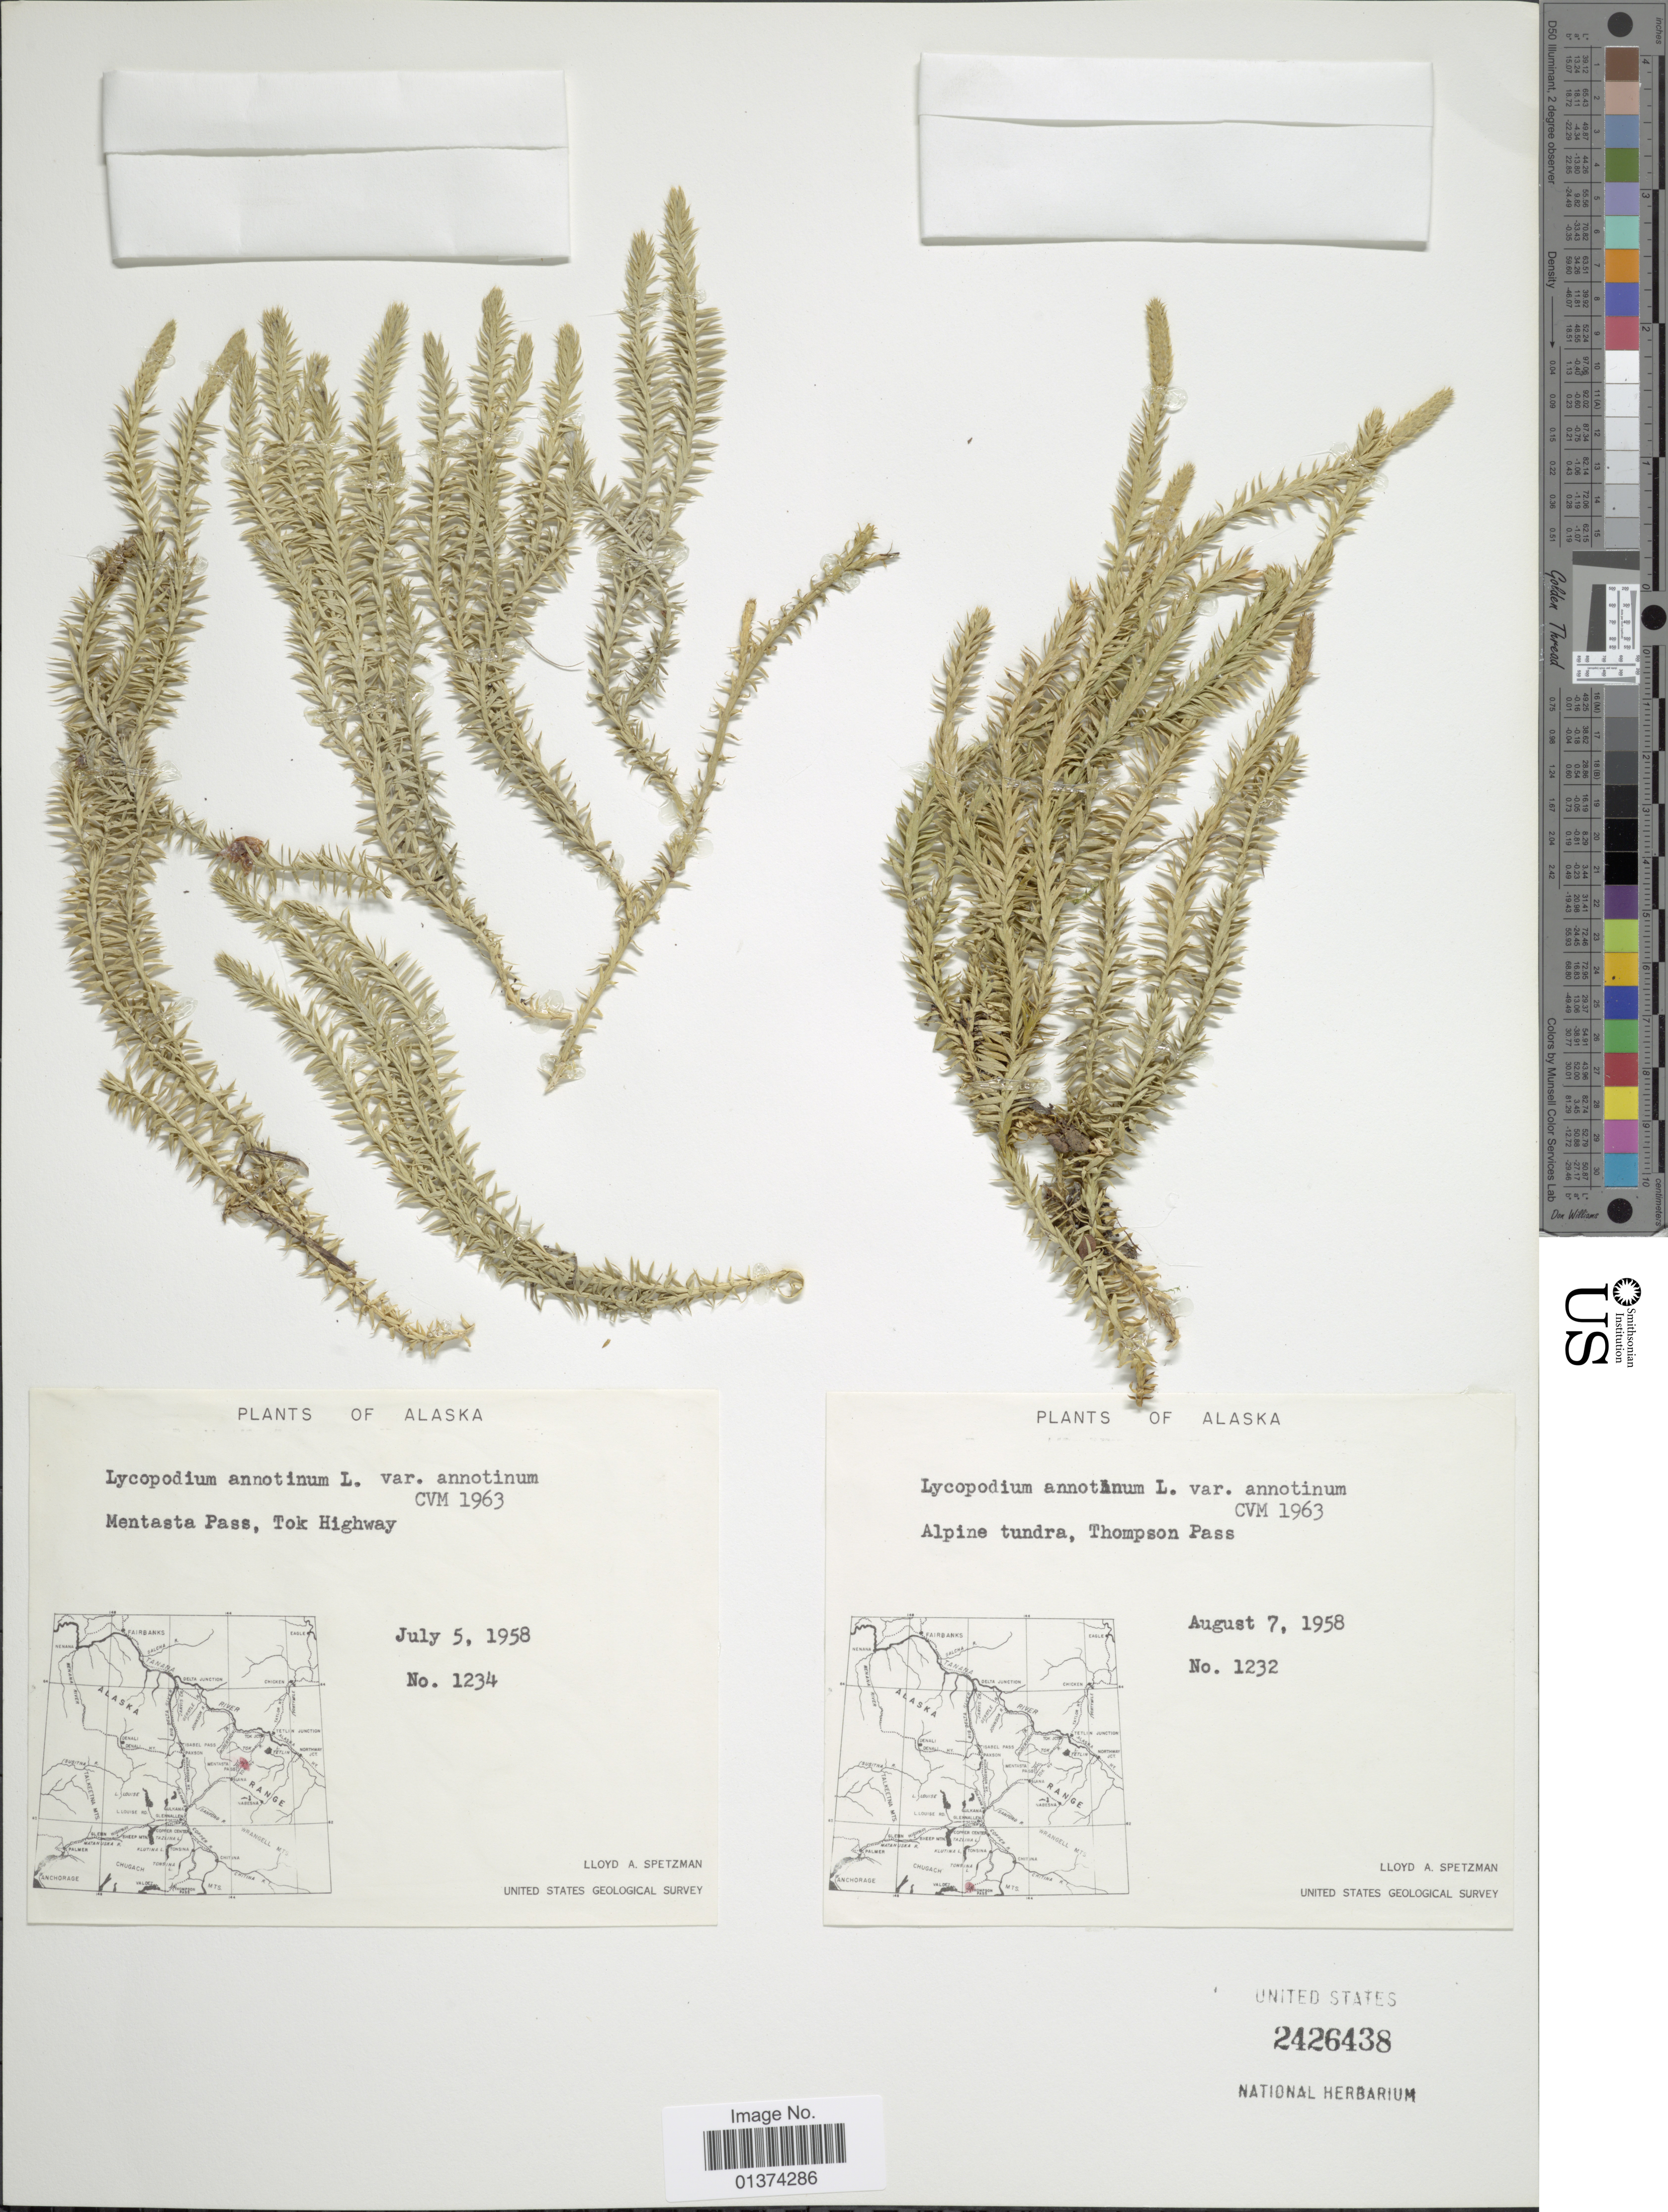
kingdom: Plantae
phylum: Tracheophyta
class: Lycopodiopsida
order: Lycopodiales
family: Lycopodiaceae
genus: Spinulum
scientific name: Spinulum annotinum subsp. annotinum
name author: (L.) A. Haines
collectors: L. Spetzman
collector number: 1232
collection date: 1958-08-07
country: United States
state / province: Alaska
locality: Alpine tundra, Thomson Pass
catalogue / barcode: US 2426438